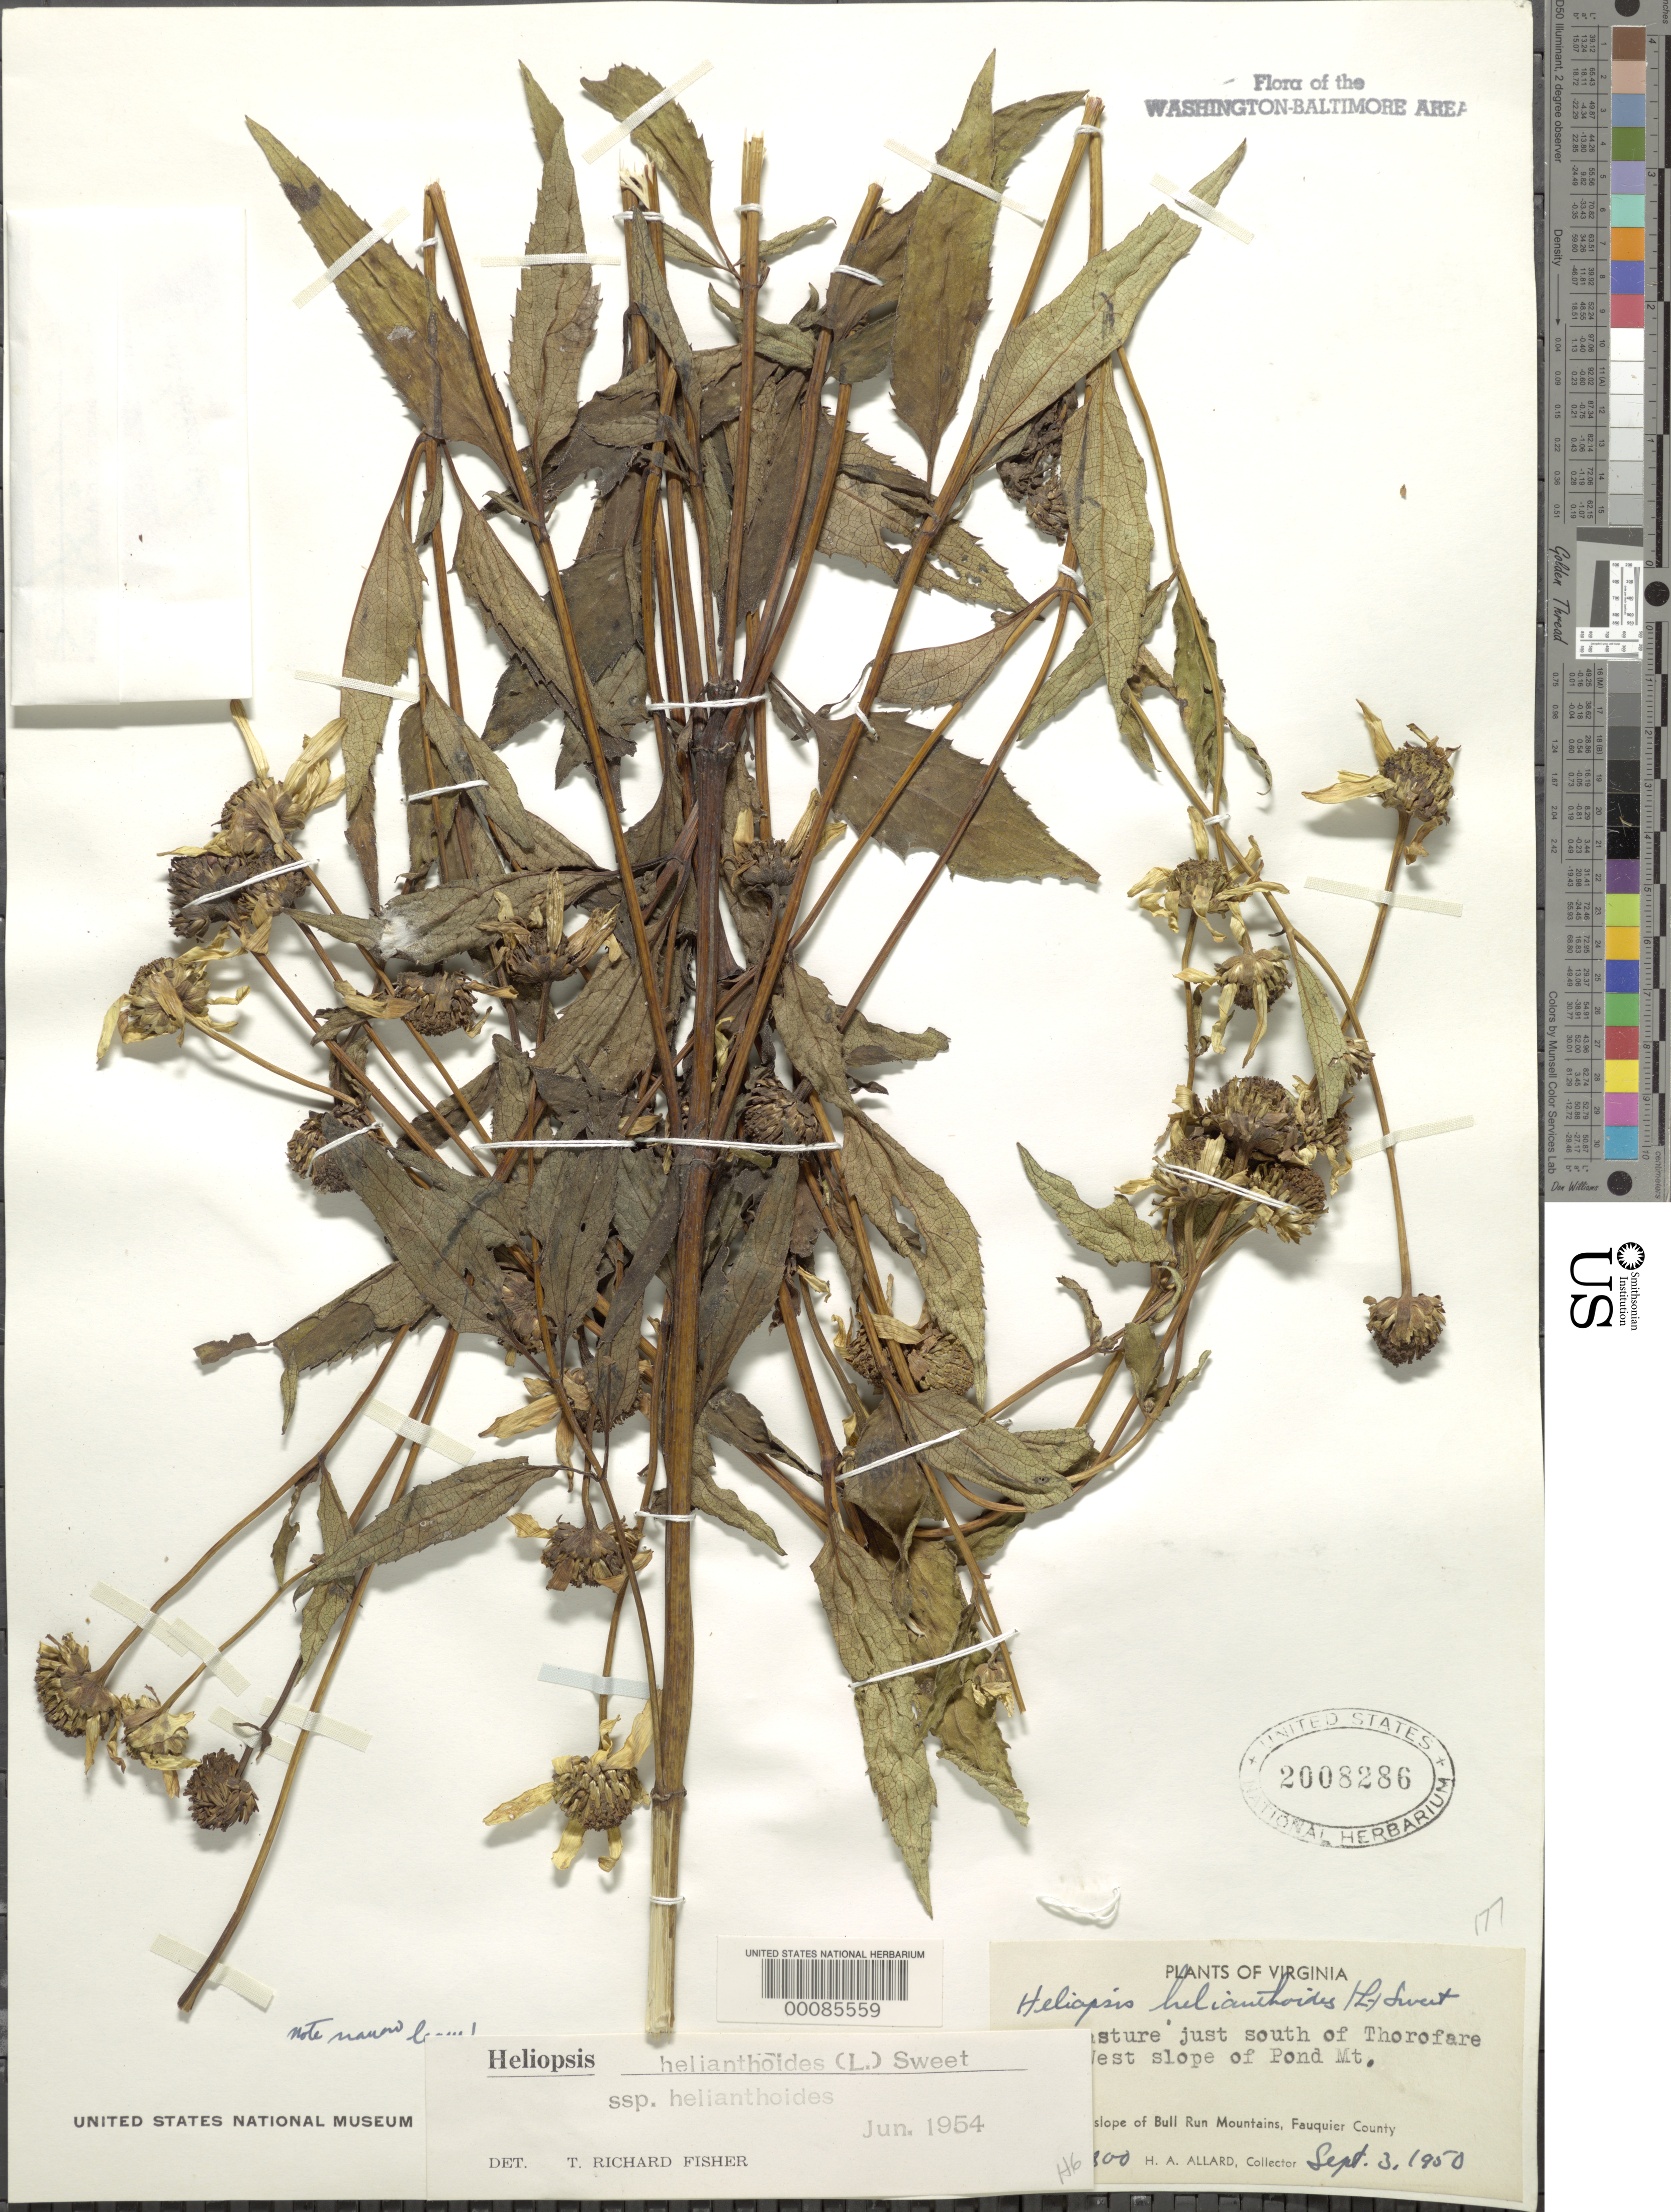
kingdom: Plantae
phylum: Tracheophyta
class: Magnoliopsida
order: Asterales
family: Asteraceae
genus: Heliopsis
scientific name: Heliopsis helianthoides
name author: (L.) Sweet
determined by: Fisher, T. R.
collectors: H. A. Allard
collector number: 19800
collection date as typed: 03 Sep 1950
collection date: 1950-09-03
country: United States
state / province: Virginia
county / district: Fauquier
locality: South of Thorofare Gap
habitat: Pasture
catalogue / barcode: US 2008286